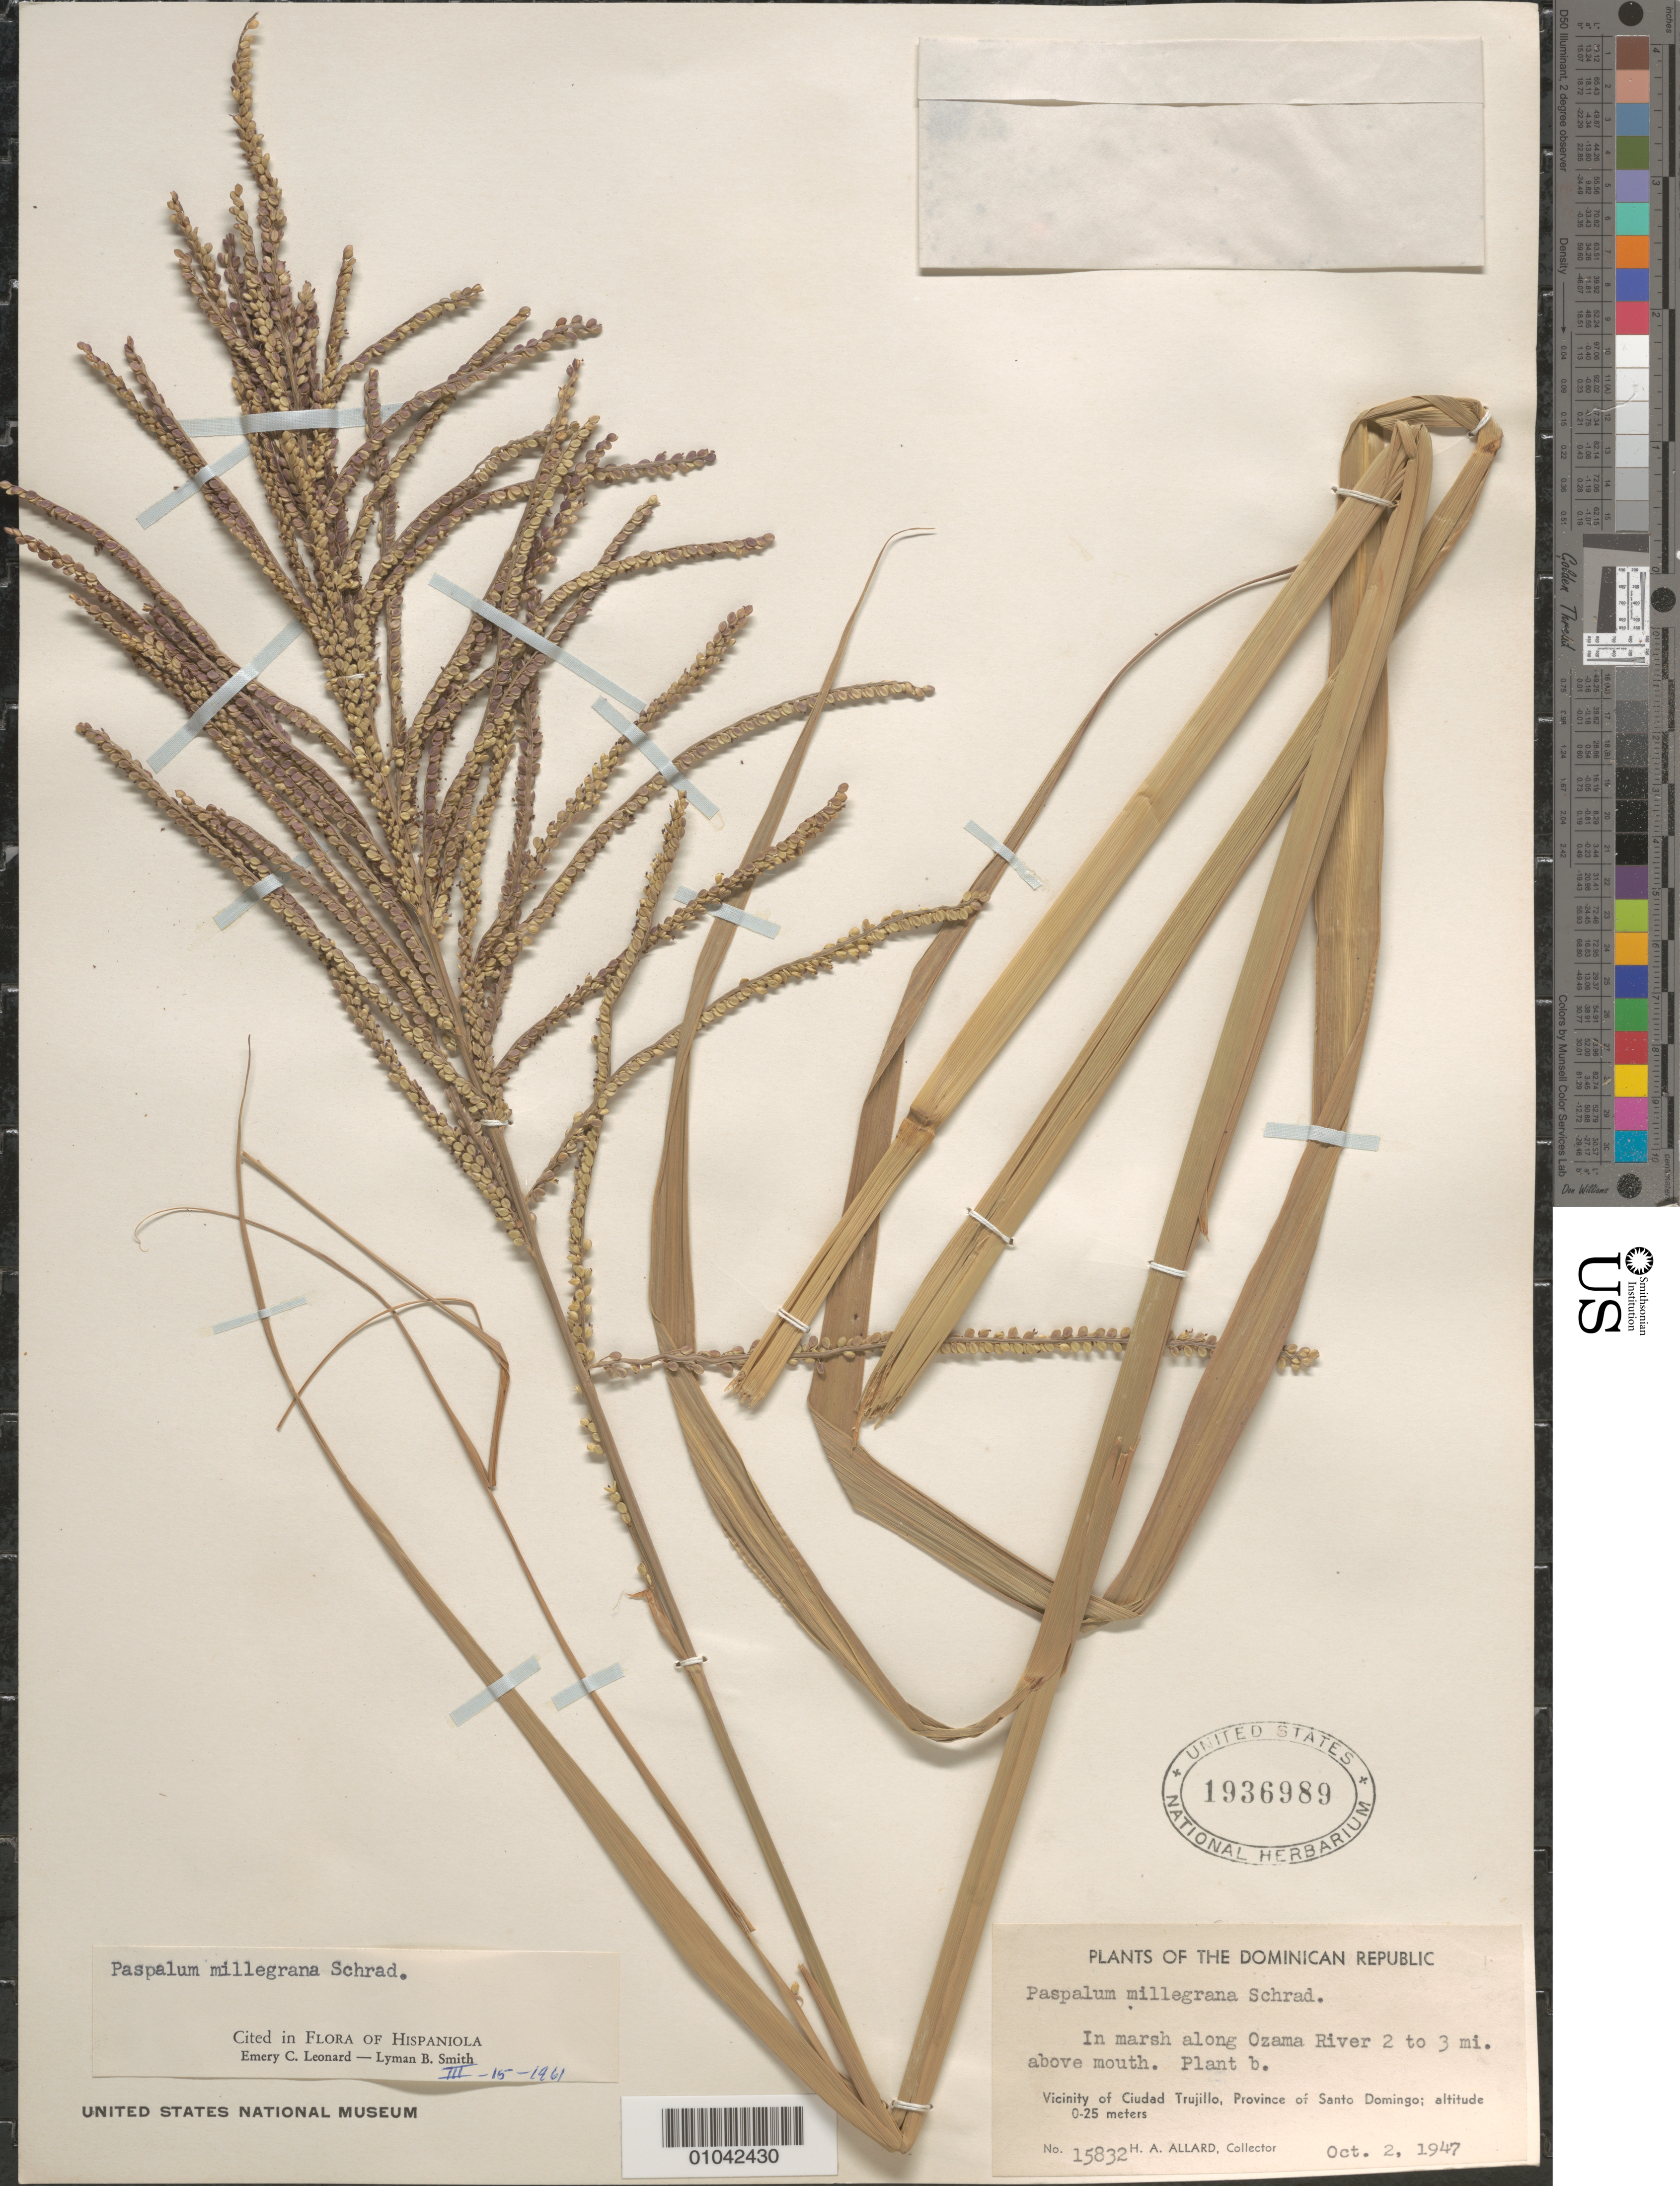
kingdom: Plantae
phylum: Tracheophyta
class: Liliopsida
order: Poales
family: Poaceae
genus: Paspalum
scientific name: Paspalum millegrana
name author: Schrad.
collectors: H. A. Allard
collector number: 15832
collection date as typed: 02 Oct 1947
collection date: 1947-10-02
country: Dominican Republic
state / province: Distrito Nacional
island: Hispaniola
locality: Vicinity of Ciudad Trujillo, along Ozama River, 2-3 miles above mouth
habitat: in marsh along river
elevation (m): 0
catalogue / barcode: US 1936989